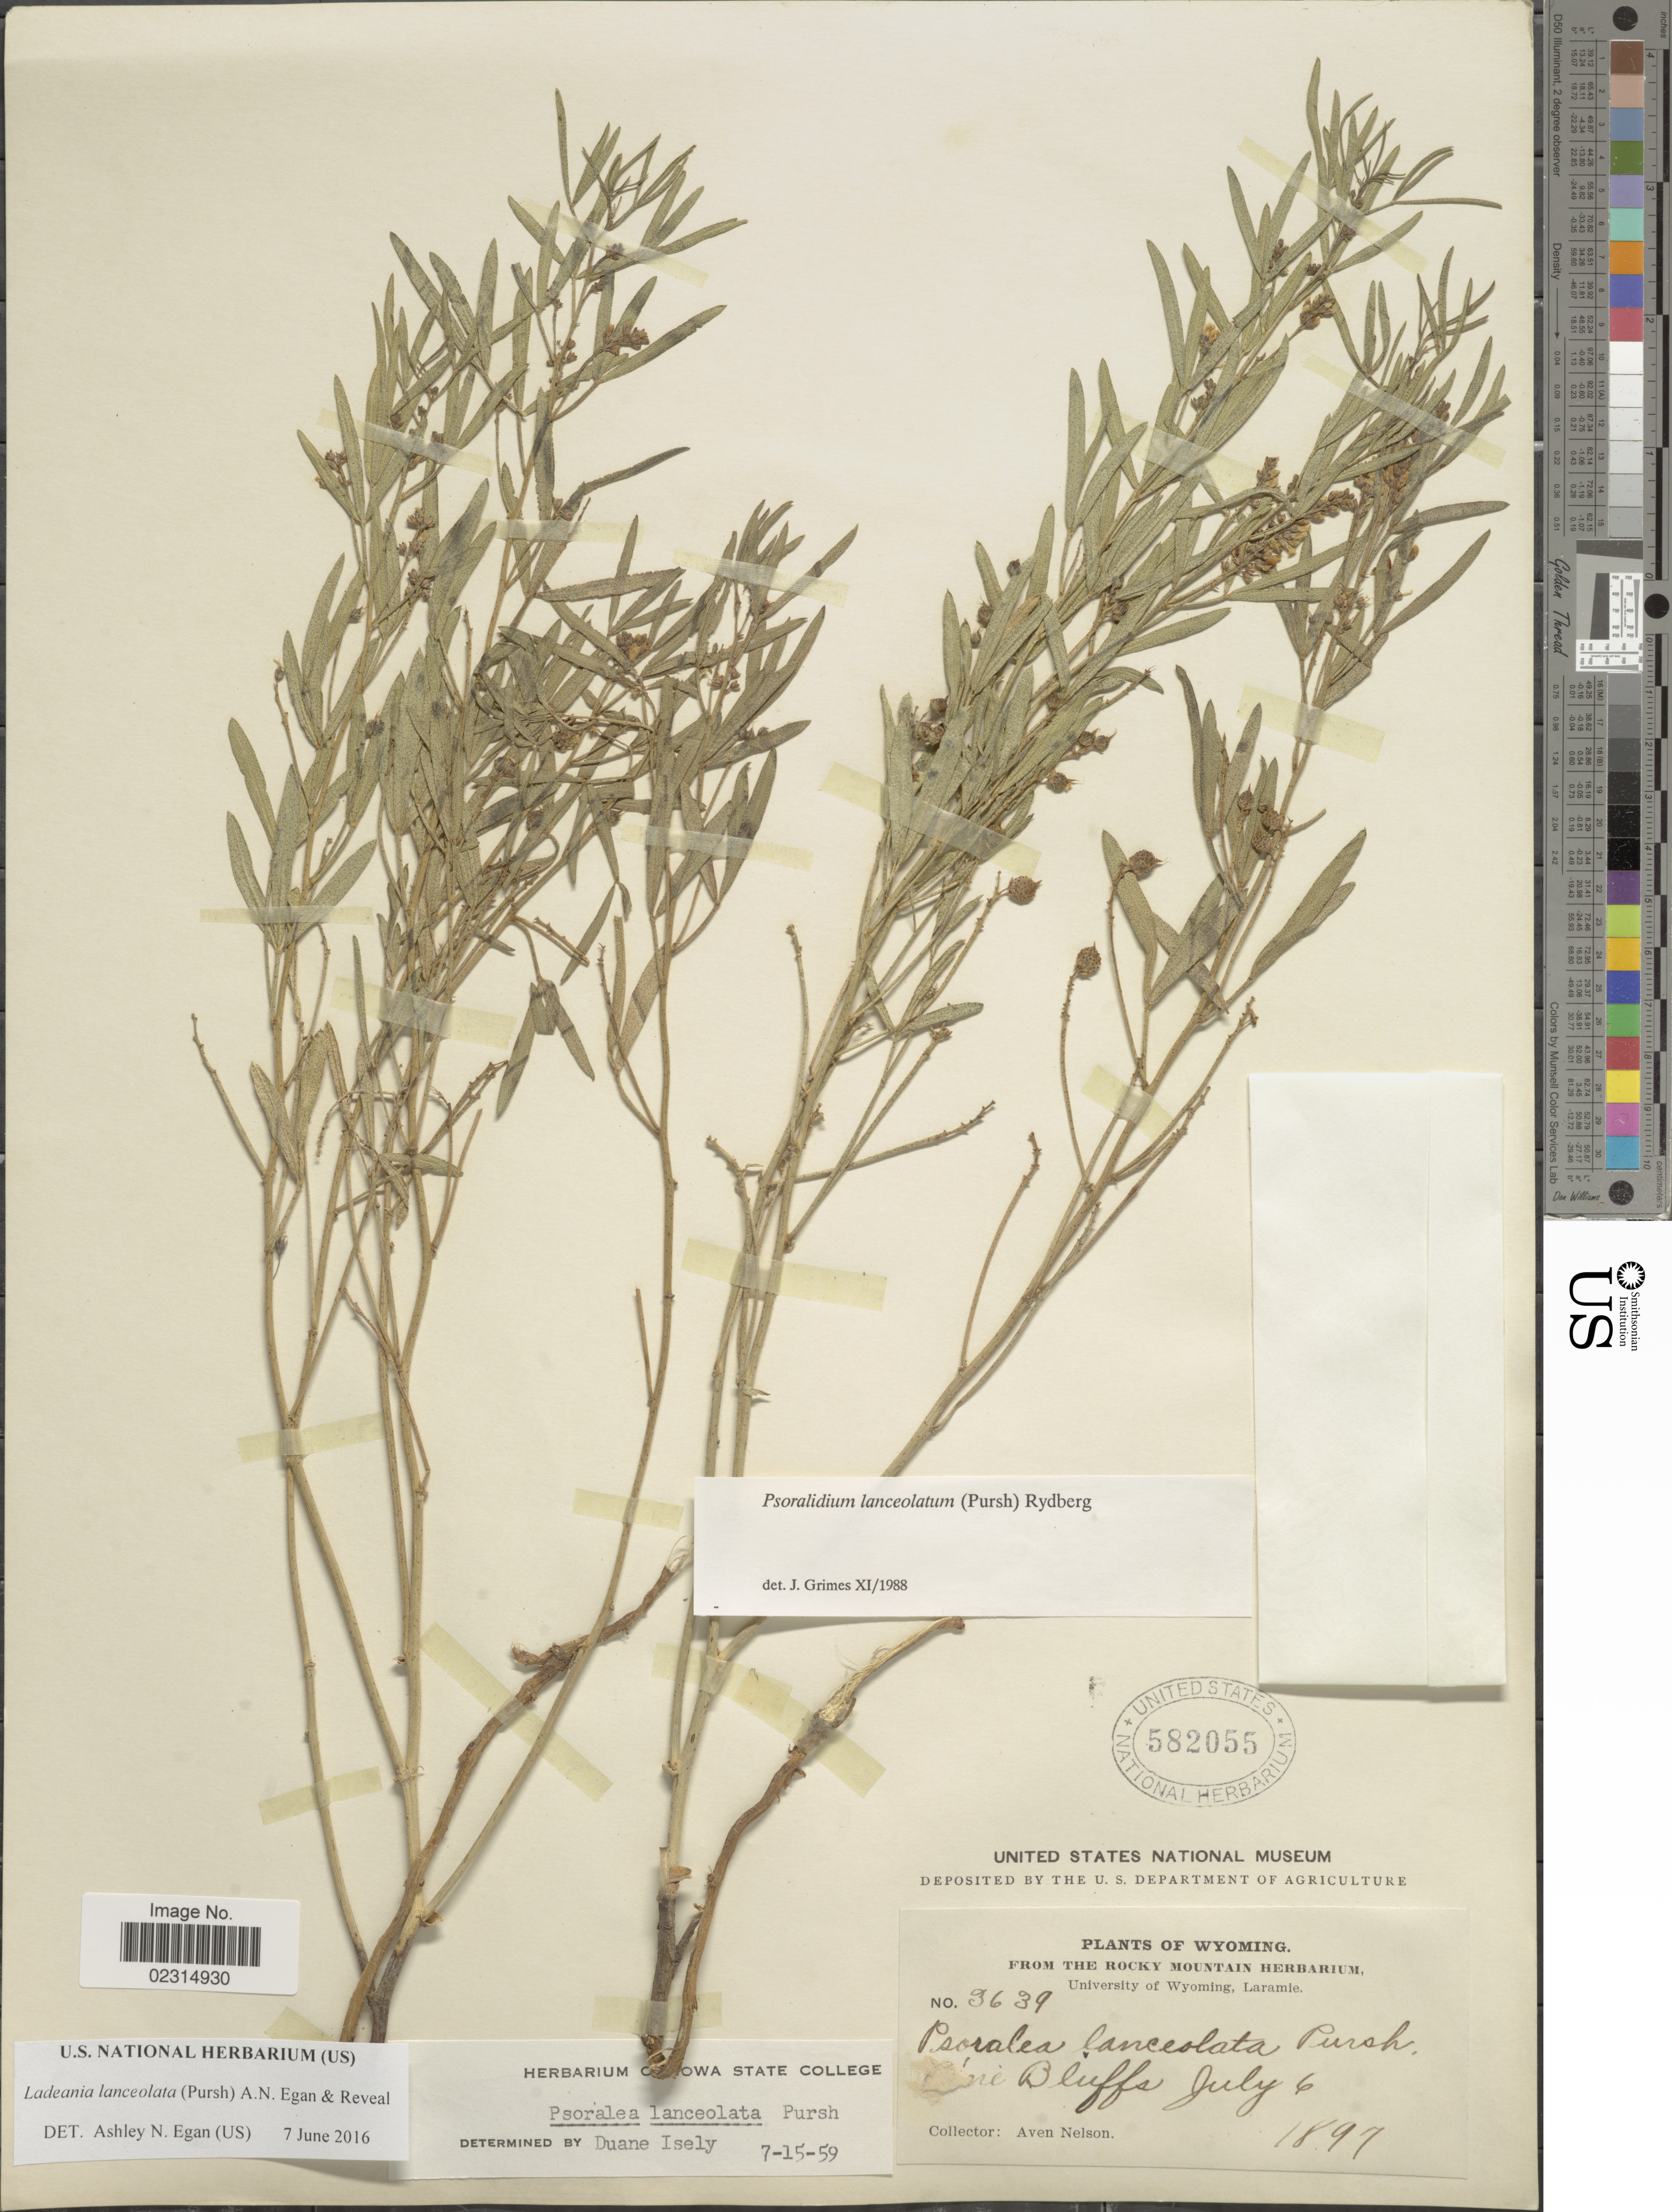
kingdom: Plantae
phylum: Tracheophyta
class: Magnoliopsida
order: Fabales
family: Fabaceae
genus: Ladeania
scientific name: Ladeania lanceolata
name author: (Pursh) A.N. Egan & Reveal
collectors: A. Nelson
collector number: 3639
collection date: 1897-07-06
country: United States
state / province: Wyoming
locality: Pine Bluffs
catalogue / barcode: US 582055